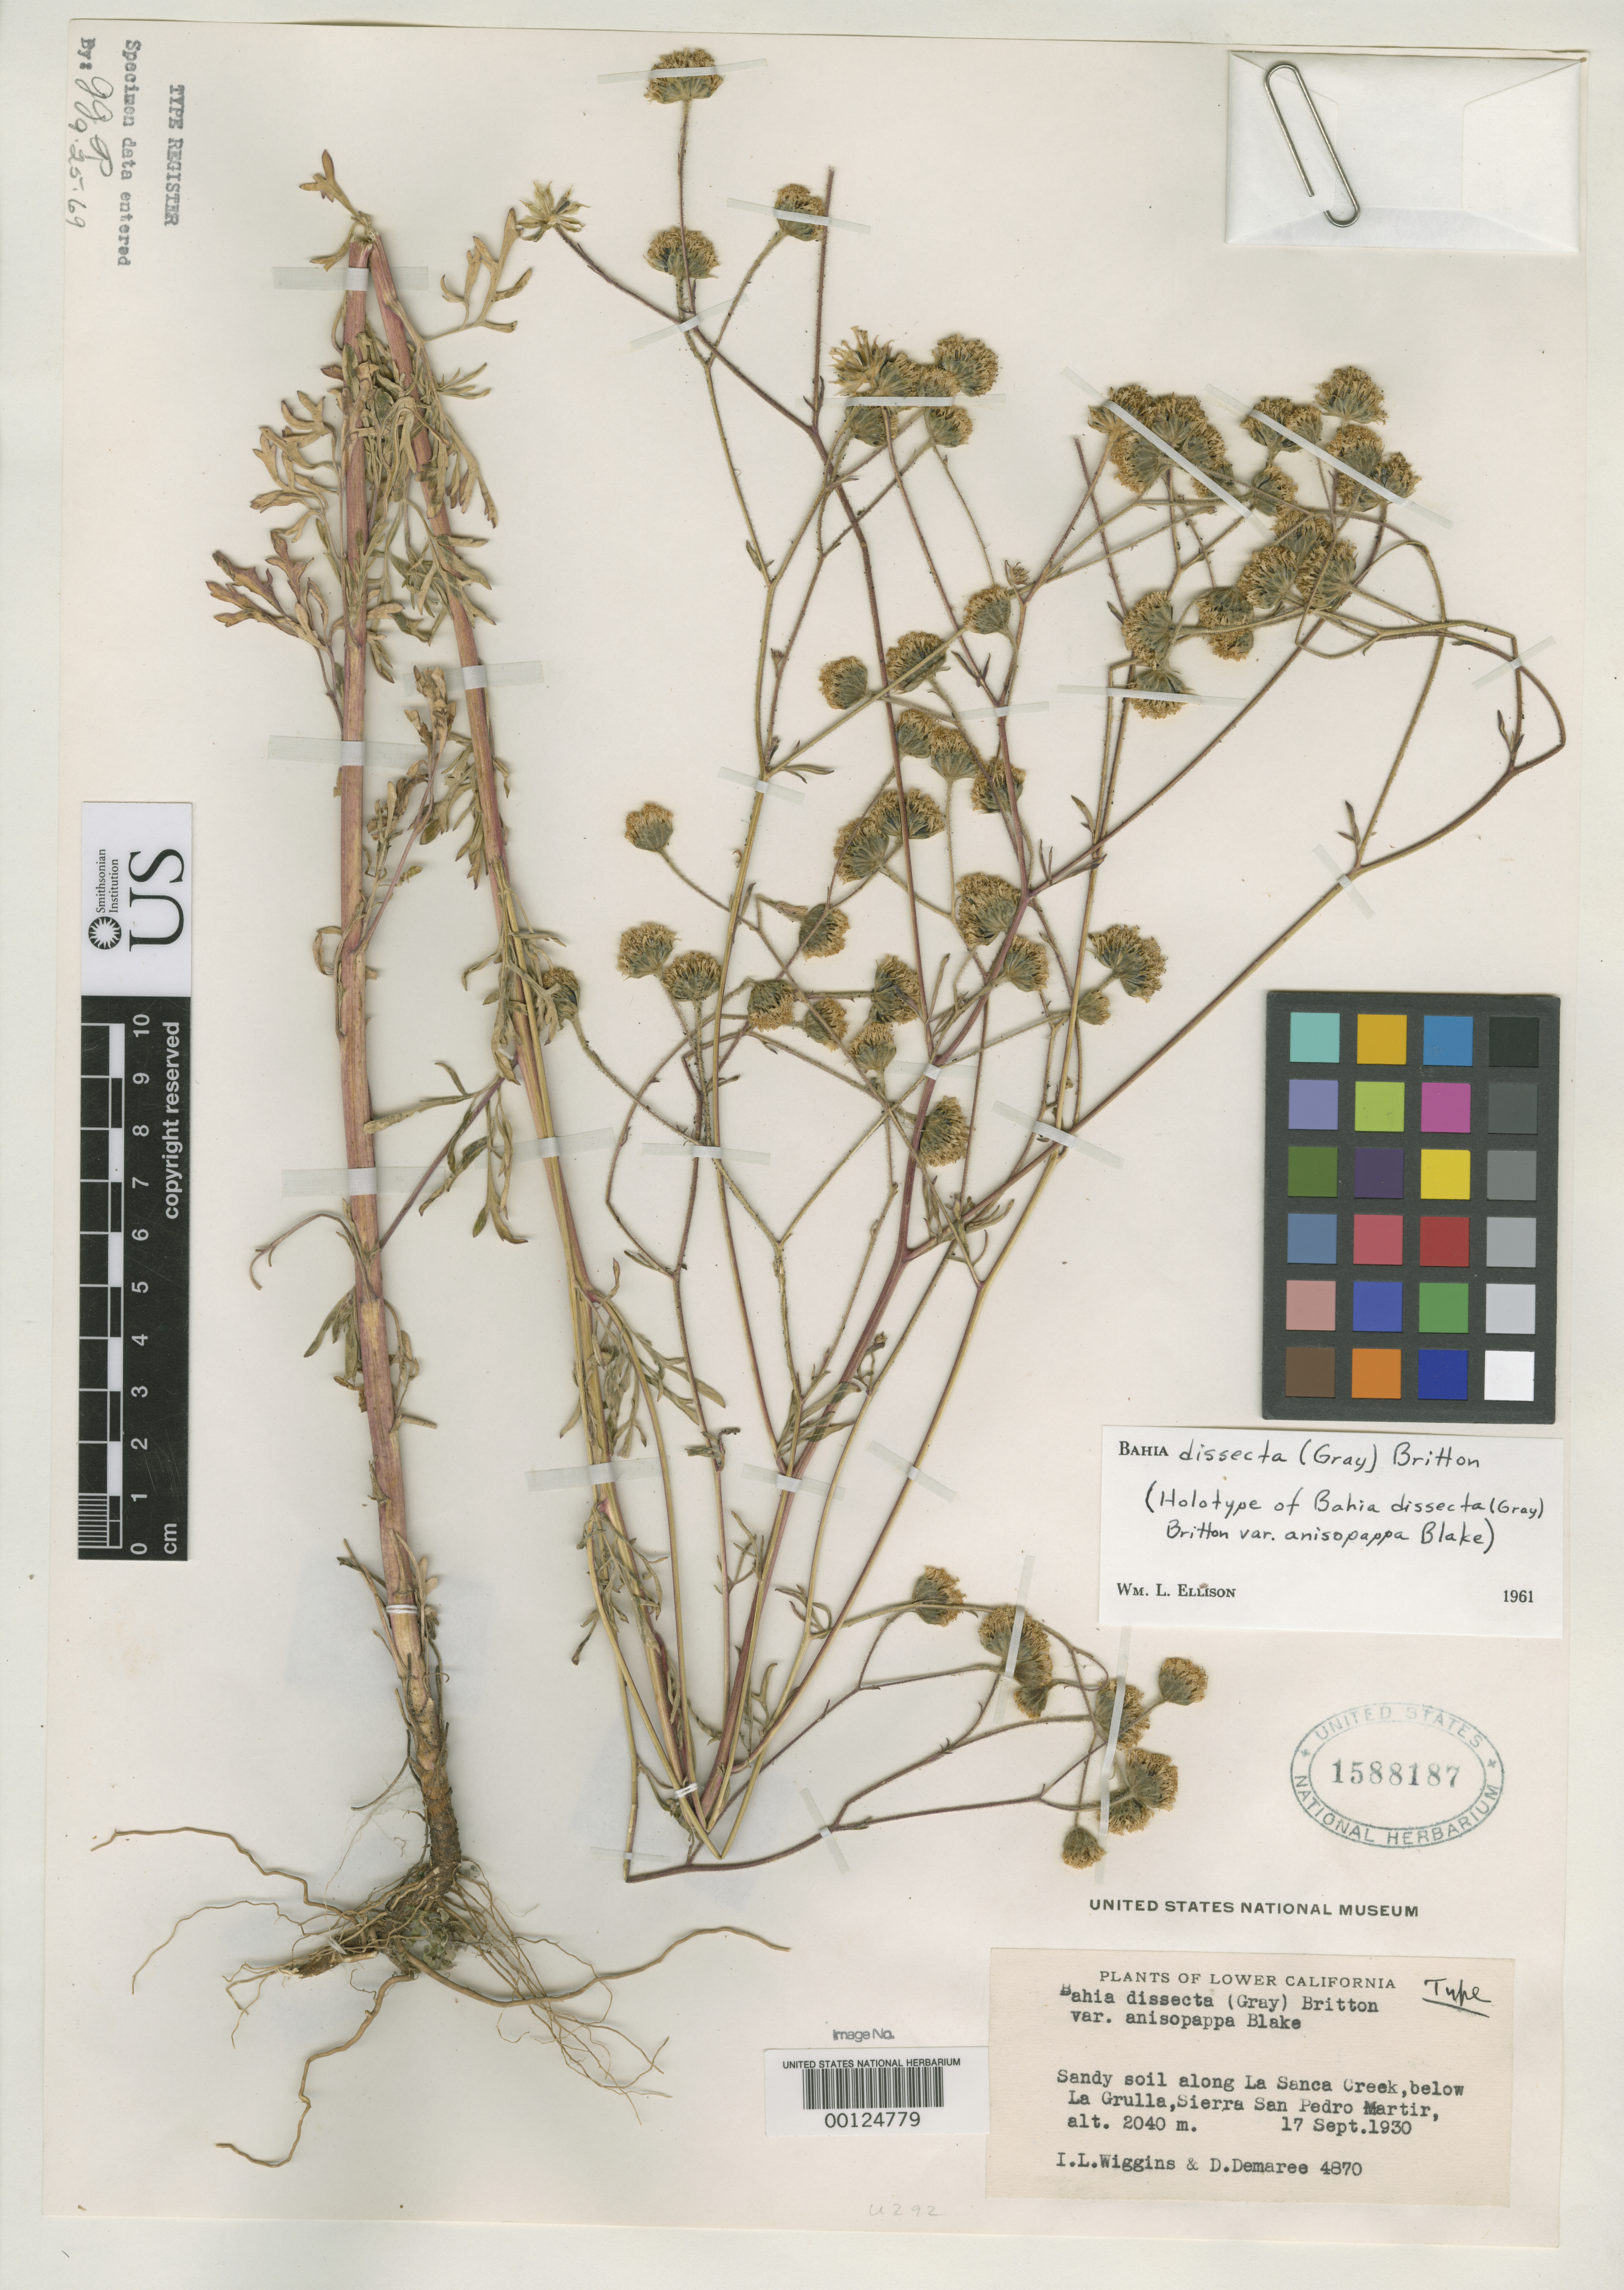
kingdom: Plantae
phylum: Tracheophyta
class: Magnoliopsida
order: Asterales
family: Asteraceae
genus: Bahia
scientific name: Bahia dissecta var. anisopappa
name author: S.F. Blake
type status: Holotype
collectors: I. L. Wiggins & D. Demaree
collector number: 4870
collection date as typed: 17 Sep 1930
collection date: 1930-09-17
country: Mexico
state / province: Baja California Norte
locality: Sierra San Pedro Martir; La Grulla.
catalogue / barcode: US 1588187